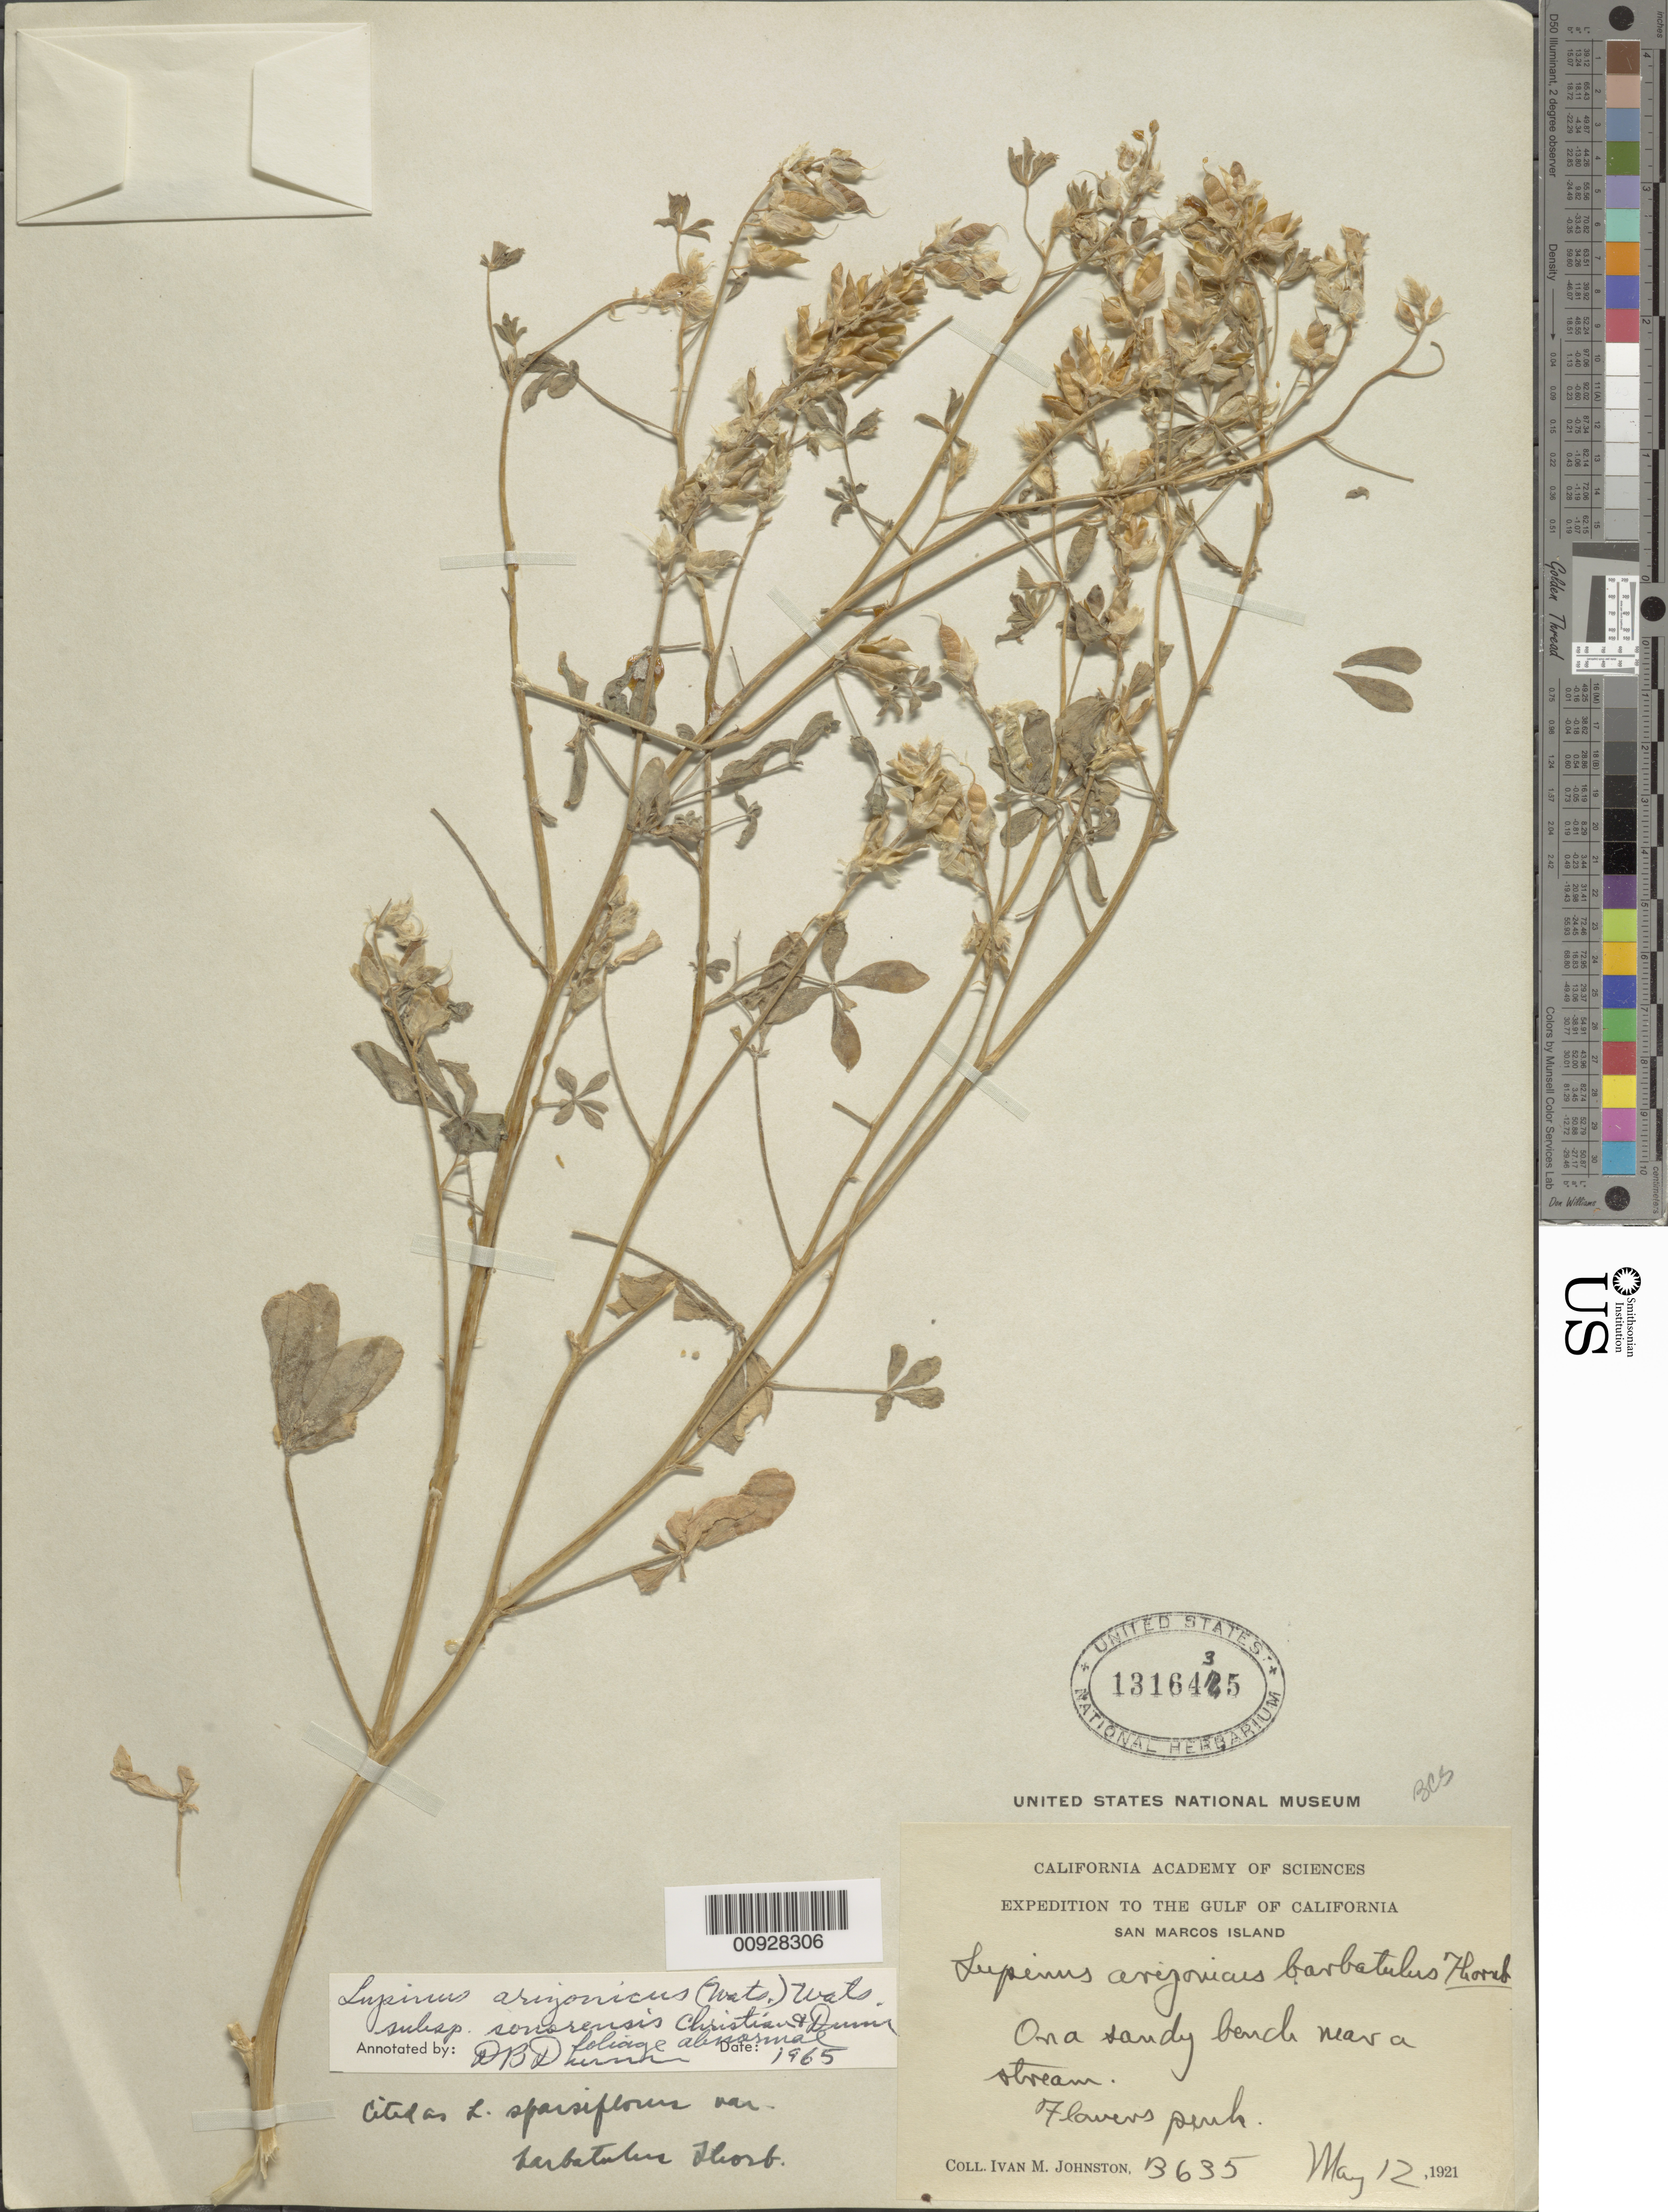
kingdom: Plantae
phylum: Tracheophyta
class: Magnoliopsida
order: Fabales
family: Fabaceae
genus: Lupinus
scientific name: Lupinus arizonicus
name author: (S. Watson) S. Watson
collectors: I.M. Johnston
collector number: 3635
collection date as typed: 12 May 1921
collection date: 1921-05-12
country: Mexico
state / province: Baja California Sur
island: San Marcos I.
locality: San Marcos Island.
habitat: On a sandy bench near stream.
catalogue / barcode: US 1316435